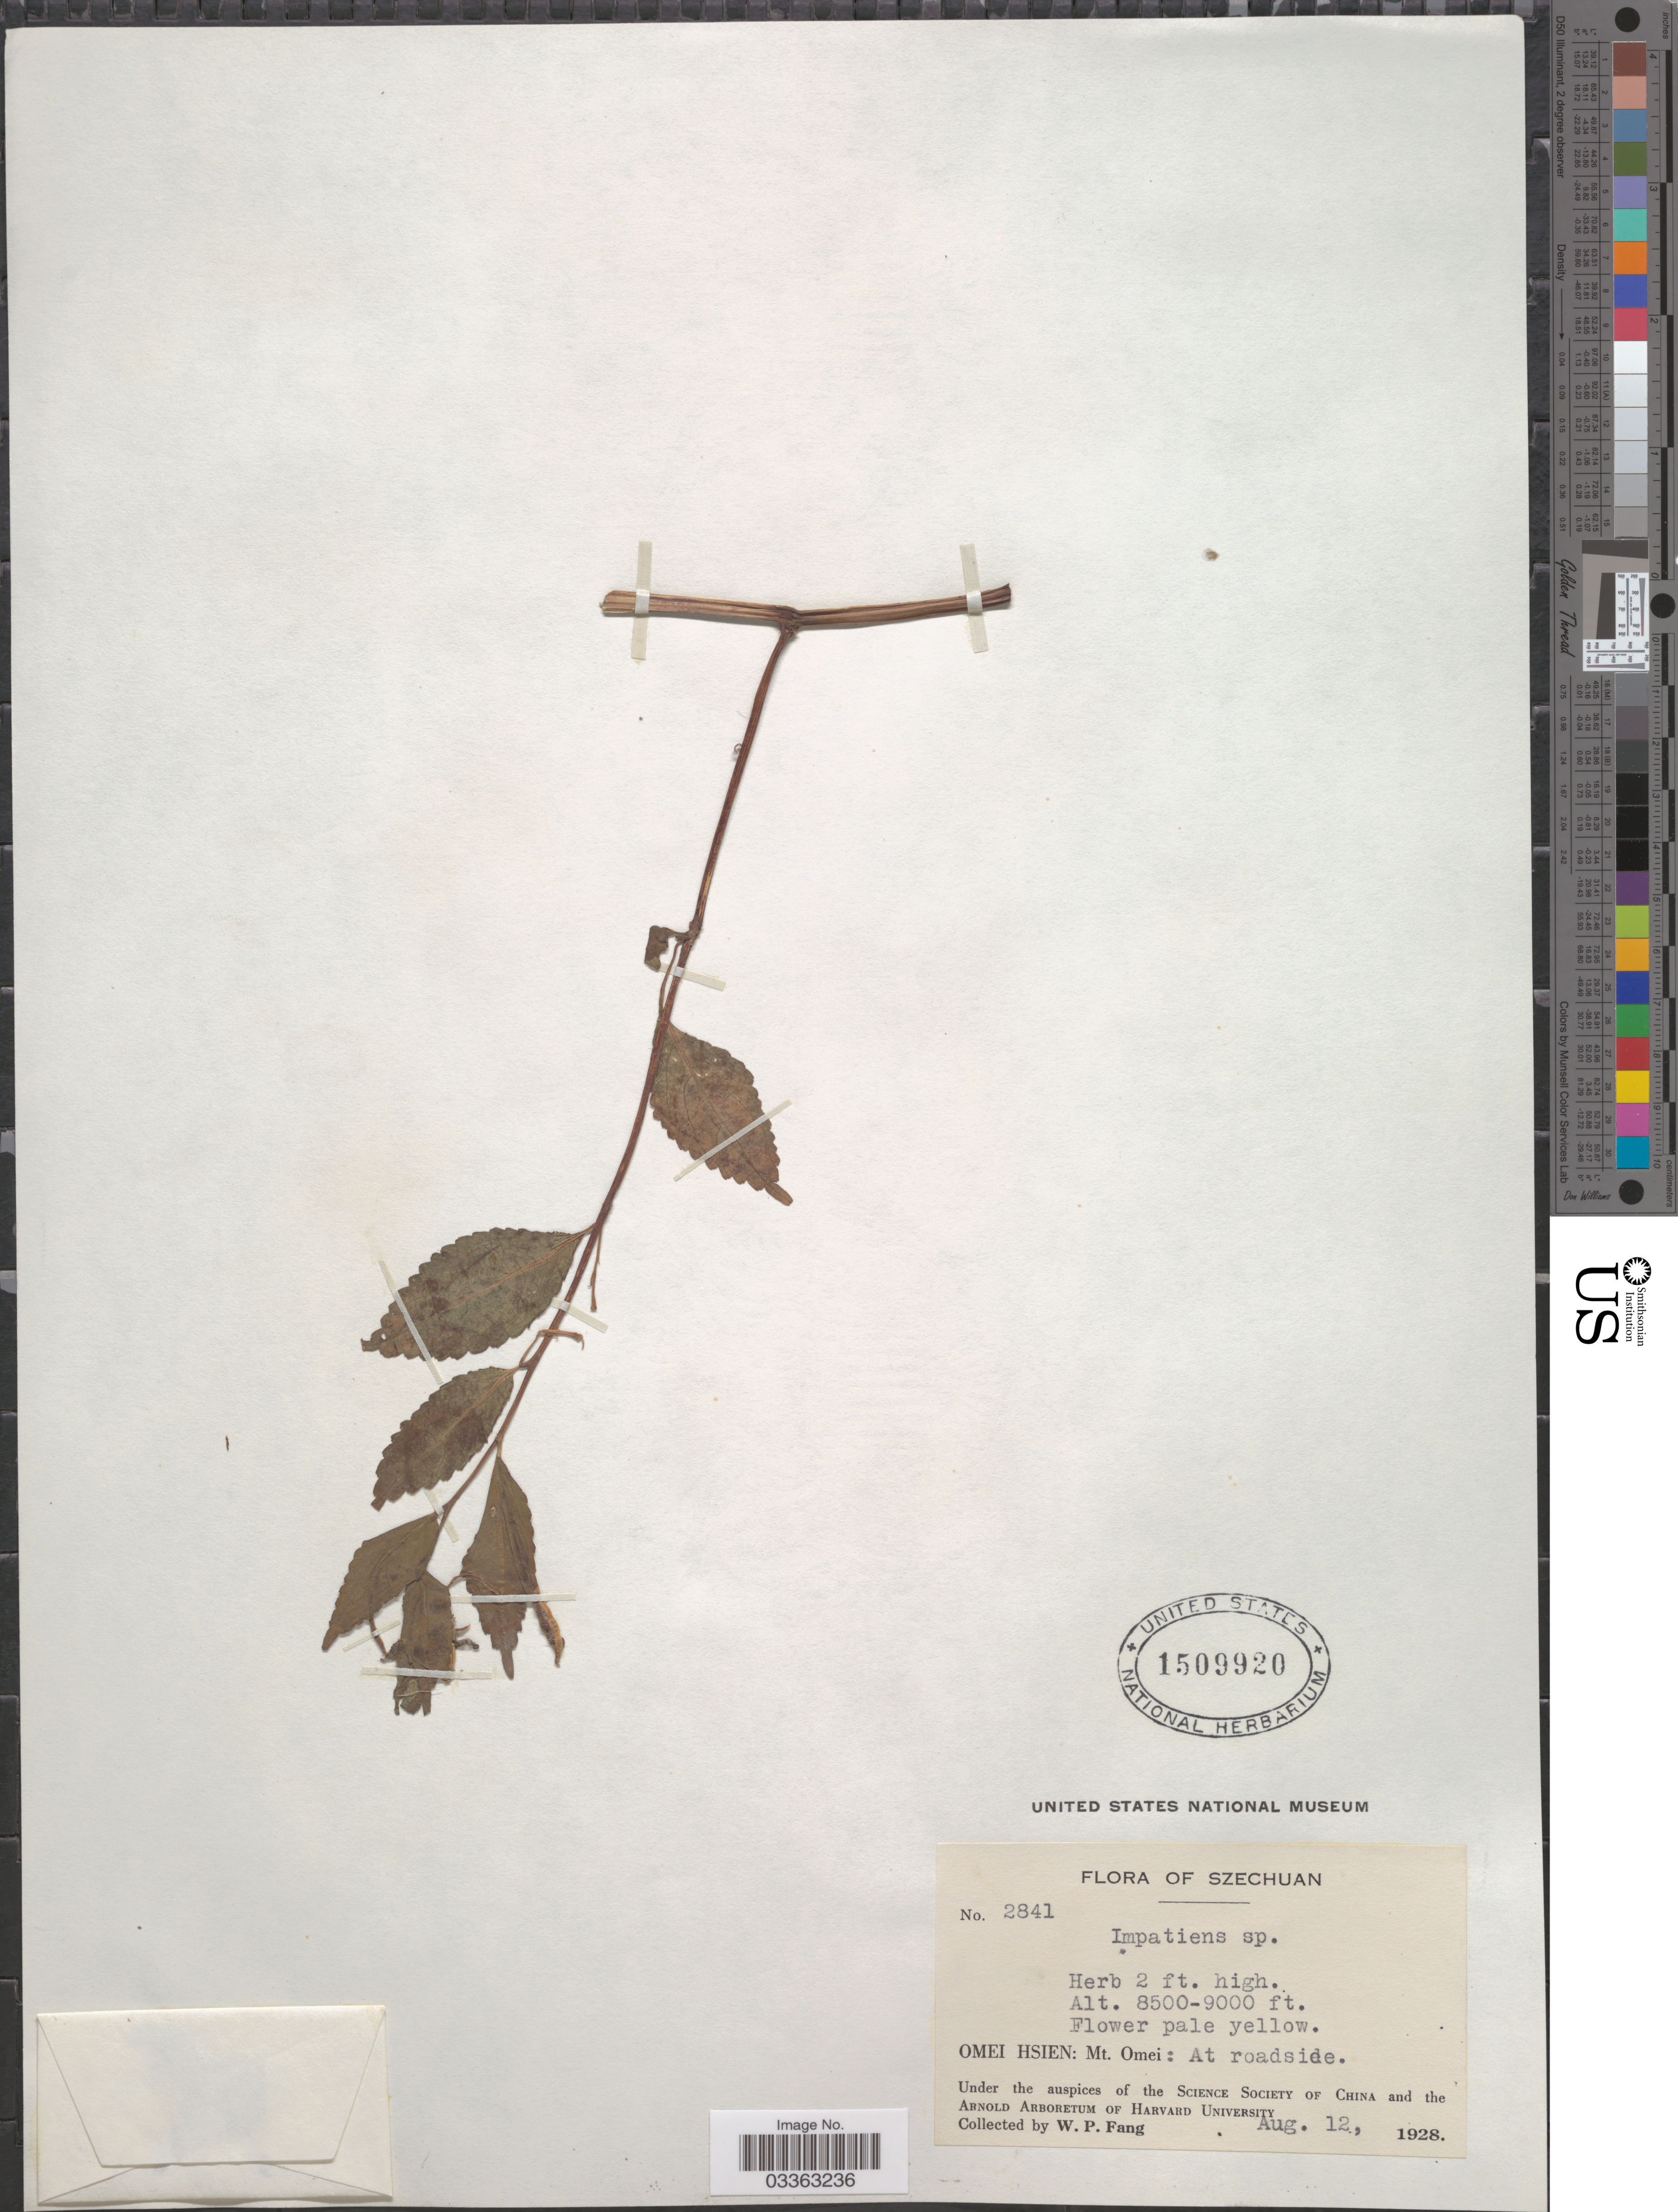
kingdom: Plantae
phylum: Tracheophyta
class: Magnoliopsida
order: Ericales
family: Balsaminaceae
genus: Impatiens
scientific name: Impatiens sp.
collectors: W. P. Fang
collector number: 2841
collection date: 1928-08-12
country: China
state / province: Sichuan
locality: Szechuan. Omei Hsien: Mt. Omei.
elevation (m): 2591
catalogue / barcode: US 1509920